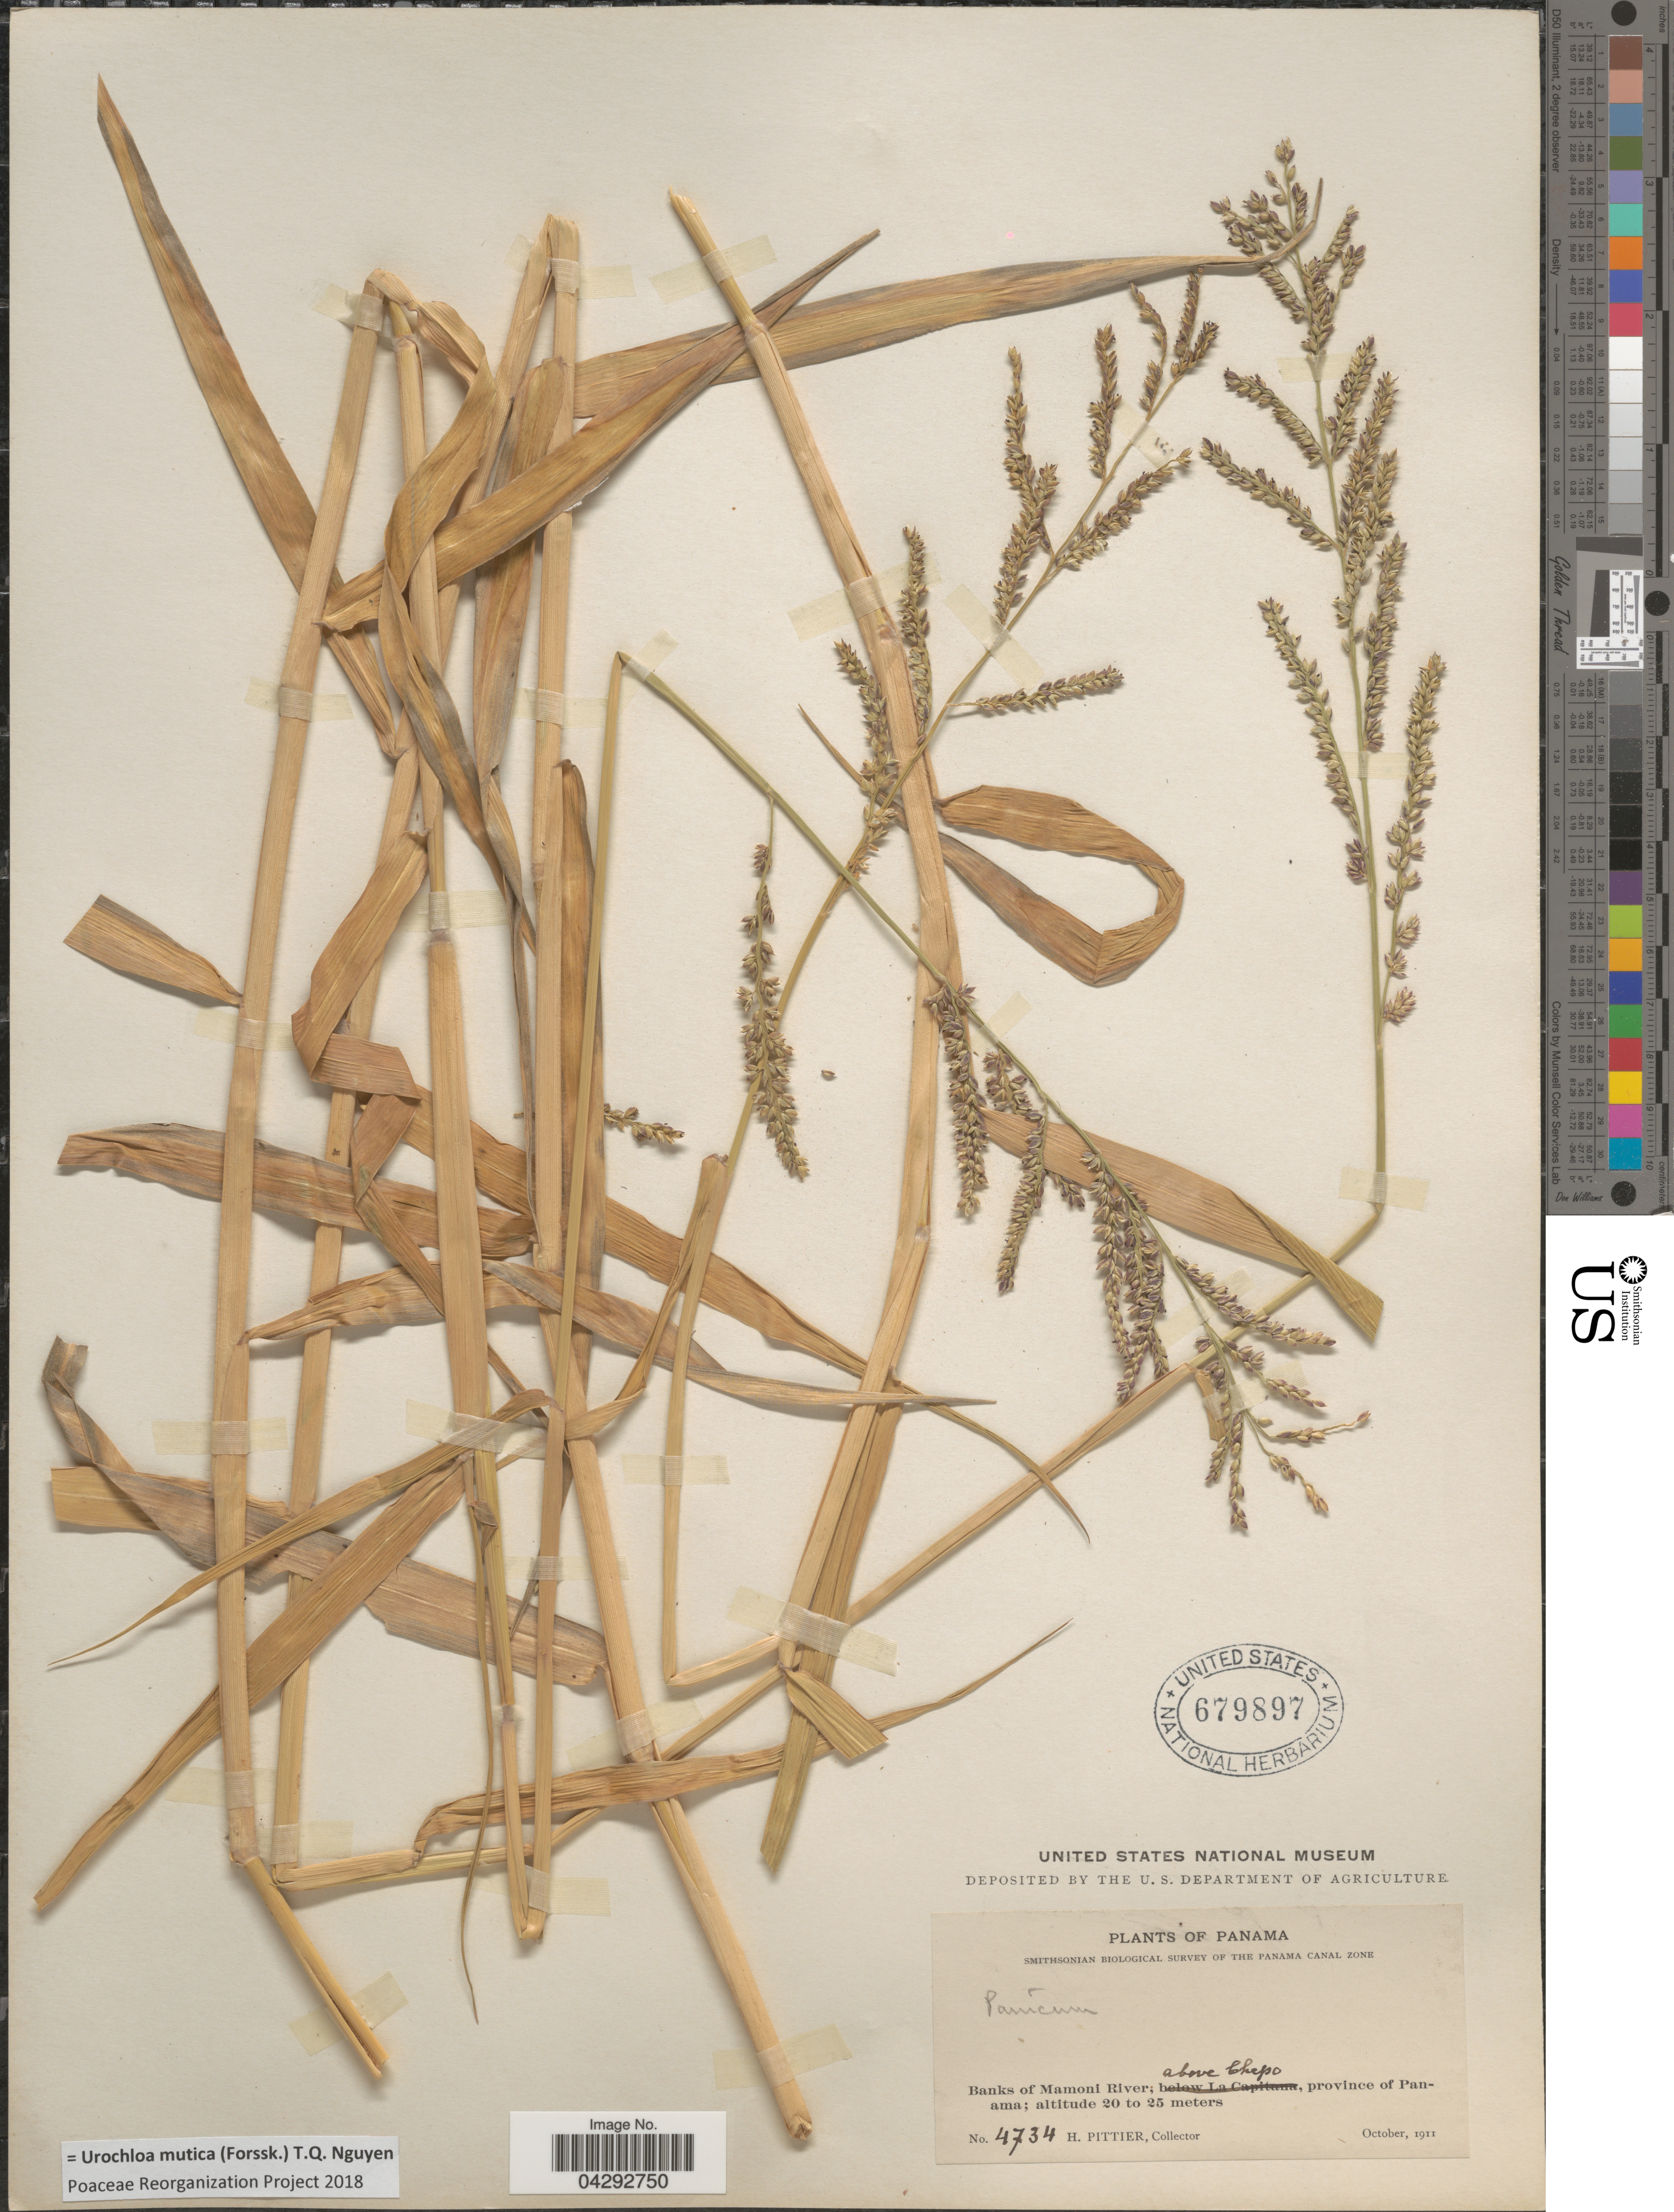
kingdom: Plantae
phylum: Tracheophyta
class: Liliopsida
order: Poales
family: Poaceae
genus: Urochloa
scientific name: Urochloa mutica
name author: (Forssk.) T.Q. Nguyen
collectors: H. F. Pittier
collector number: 4734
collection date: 1911-10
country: Panama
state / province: Panamá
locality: Smithsonian Biological Survey. Banks of Mamoni River; above Chapo.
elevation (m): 20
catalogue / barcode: US 679897